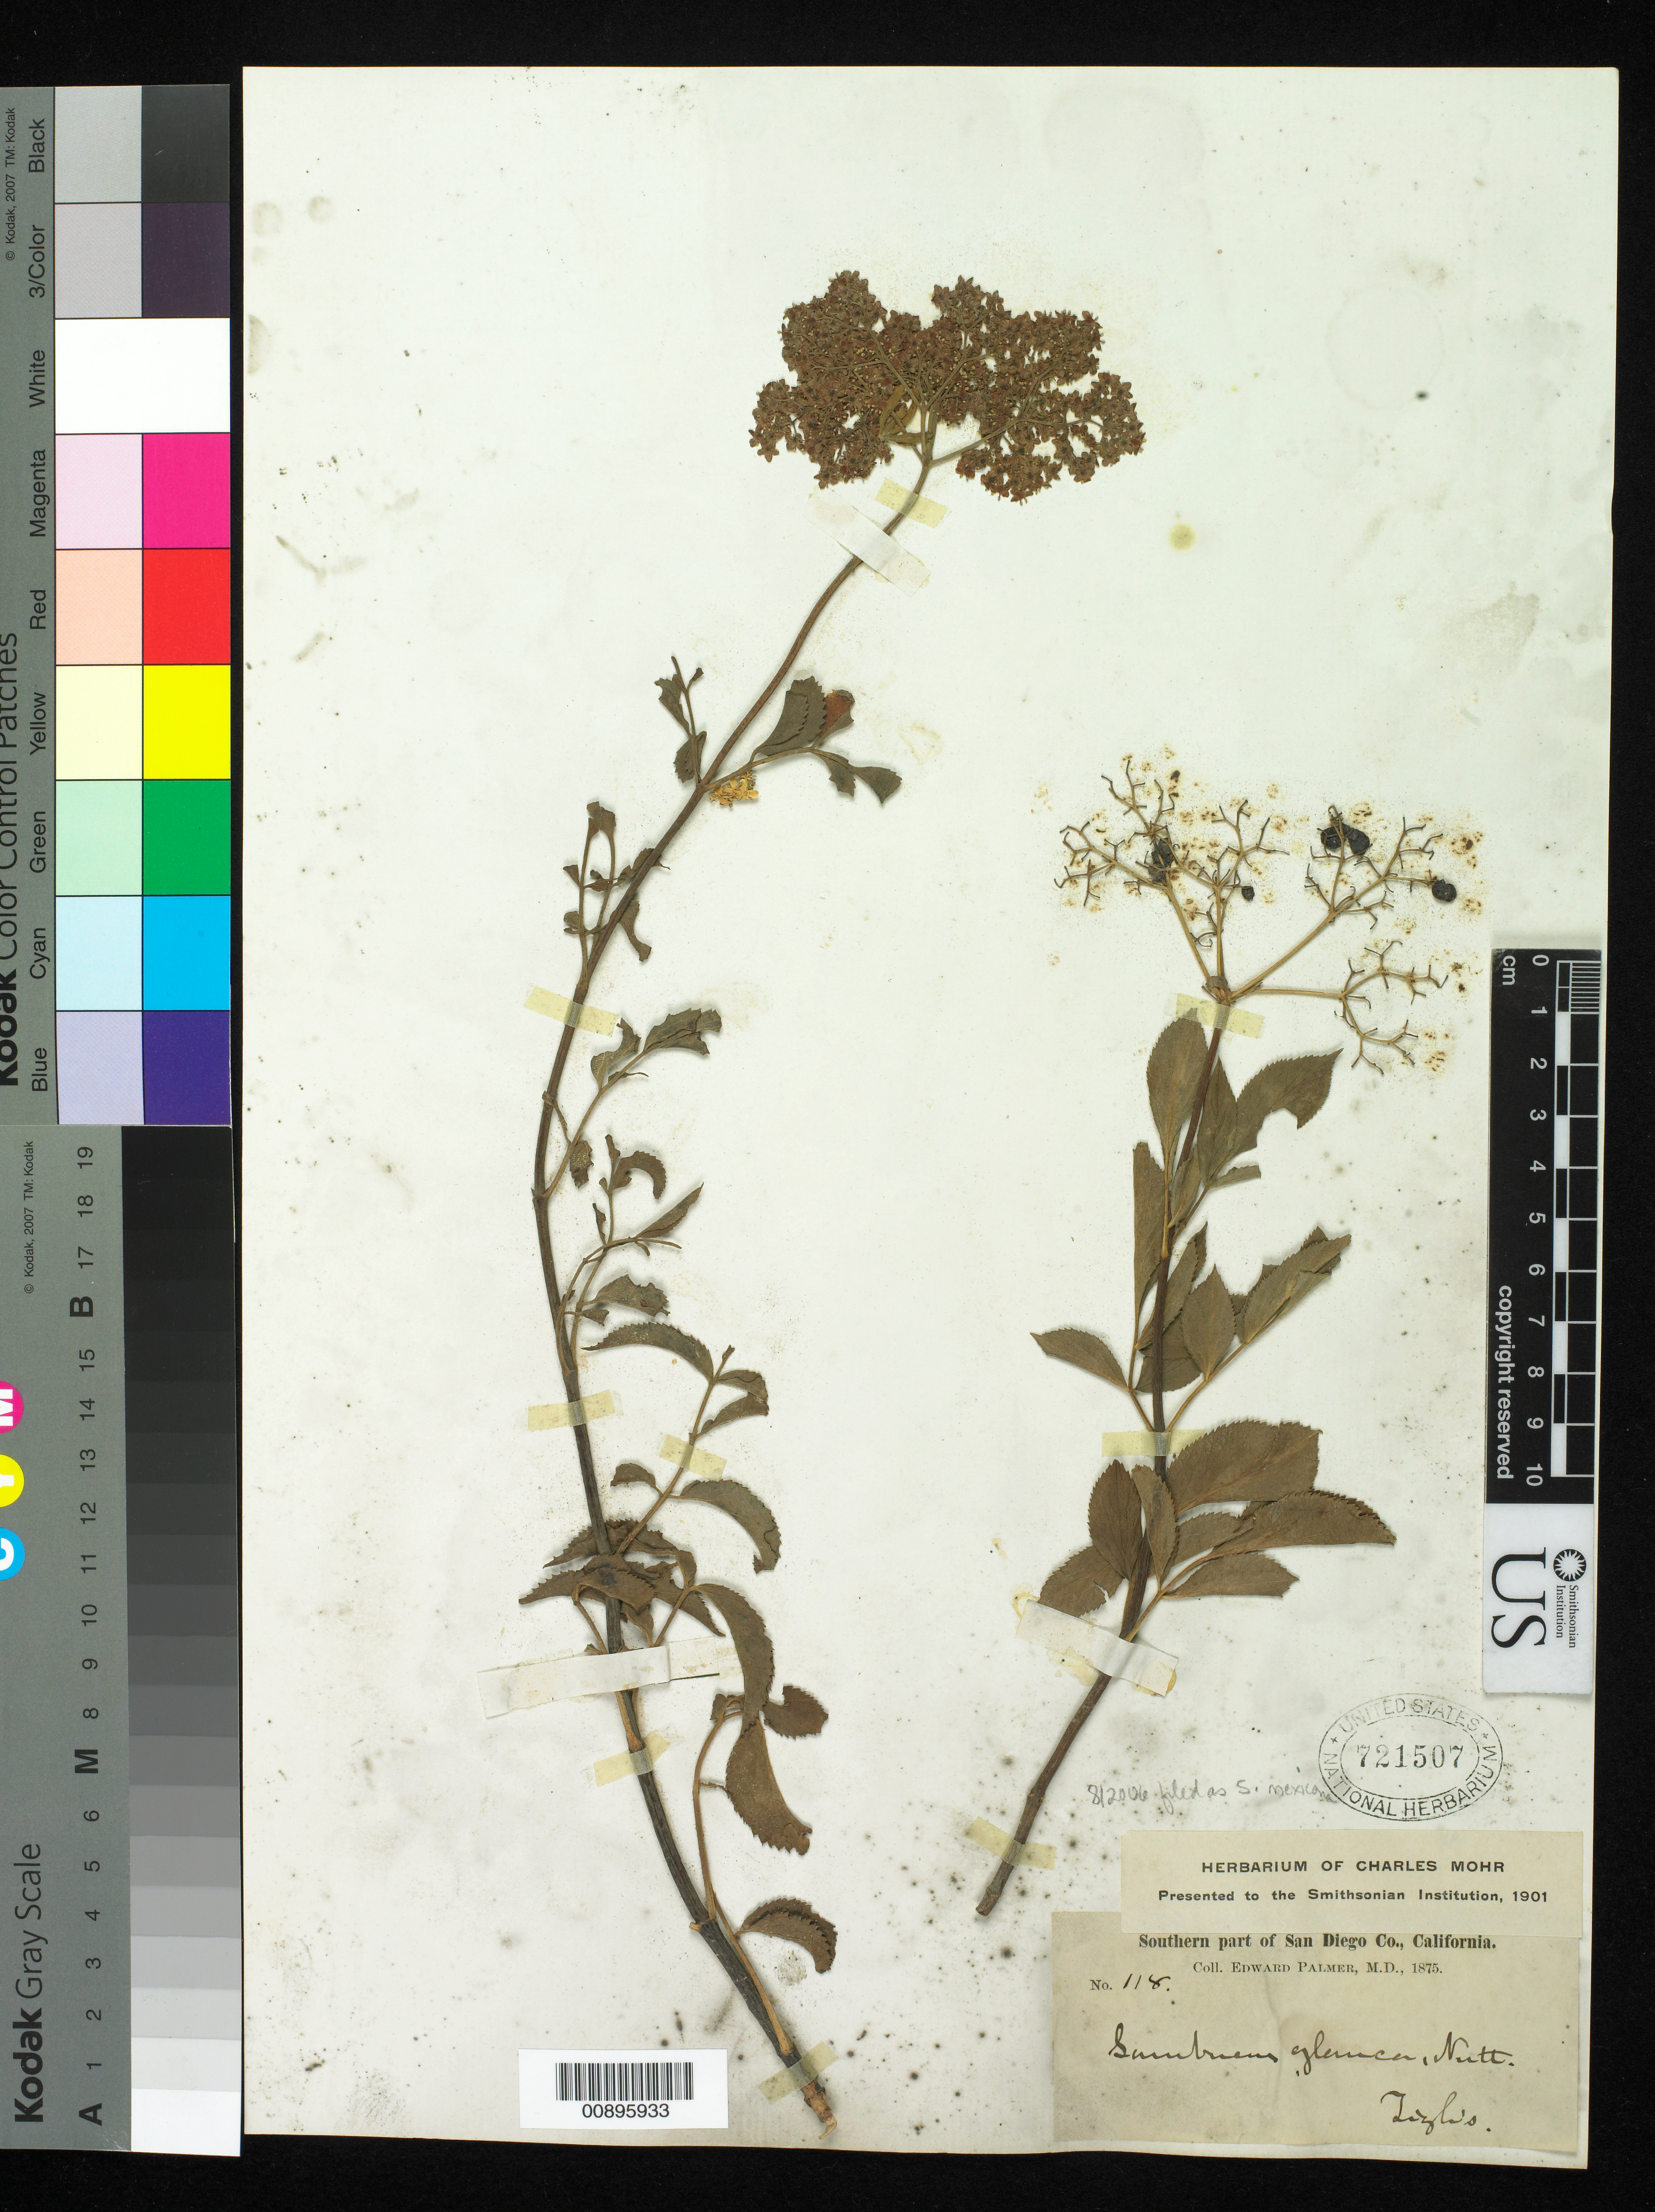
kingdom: Plantae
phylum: Tracheophyta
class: Magnoliopsida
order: Dipsacales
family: Viburnaceae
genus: Sambucus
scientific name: Sambucus mexicana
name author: C. Presl ex DC.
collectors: E. Palmer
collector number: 118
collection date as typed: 1875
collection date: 1875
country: United States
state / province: California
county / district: San Diego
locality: Southern part of San Diego County, California.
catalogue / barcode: US 721507